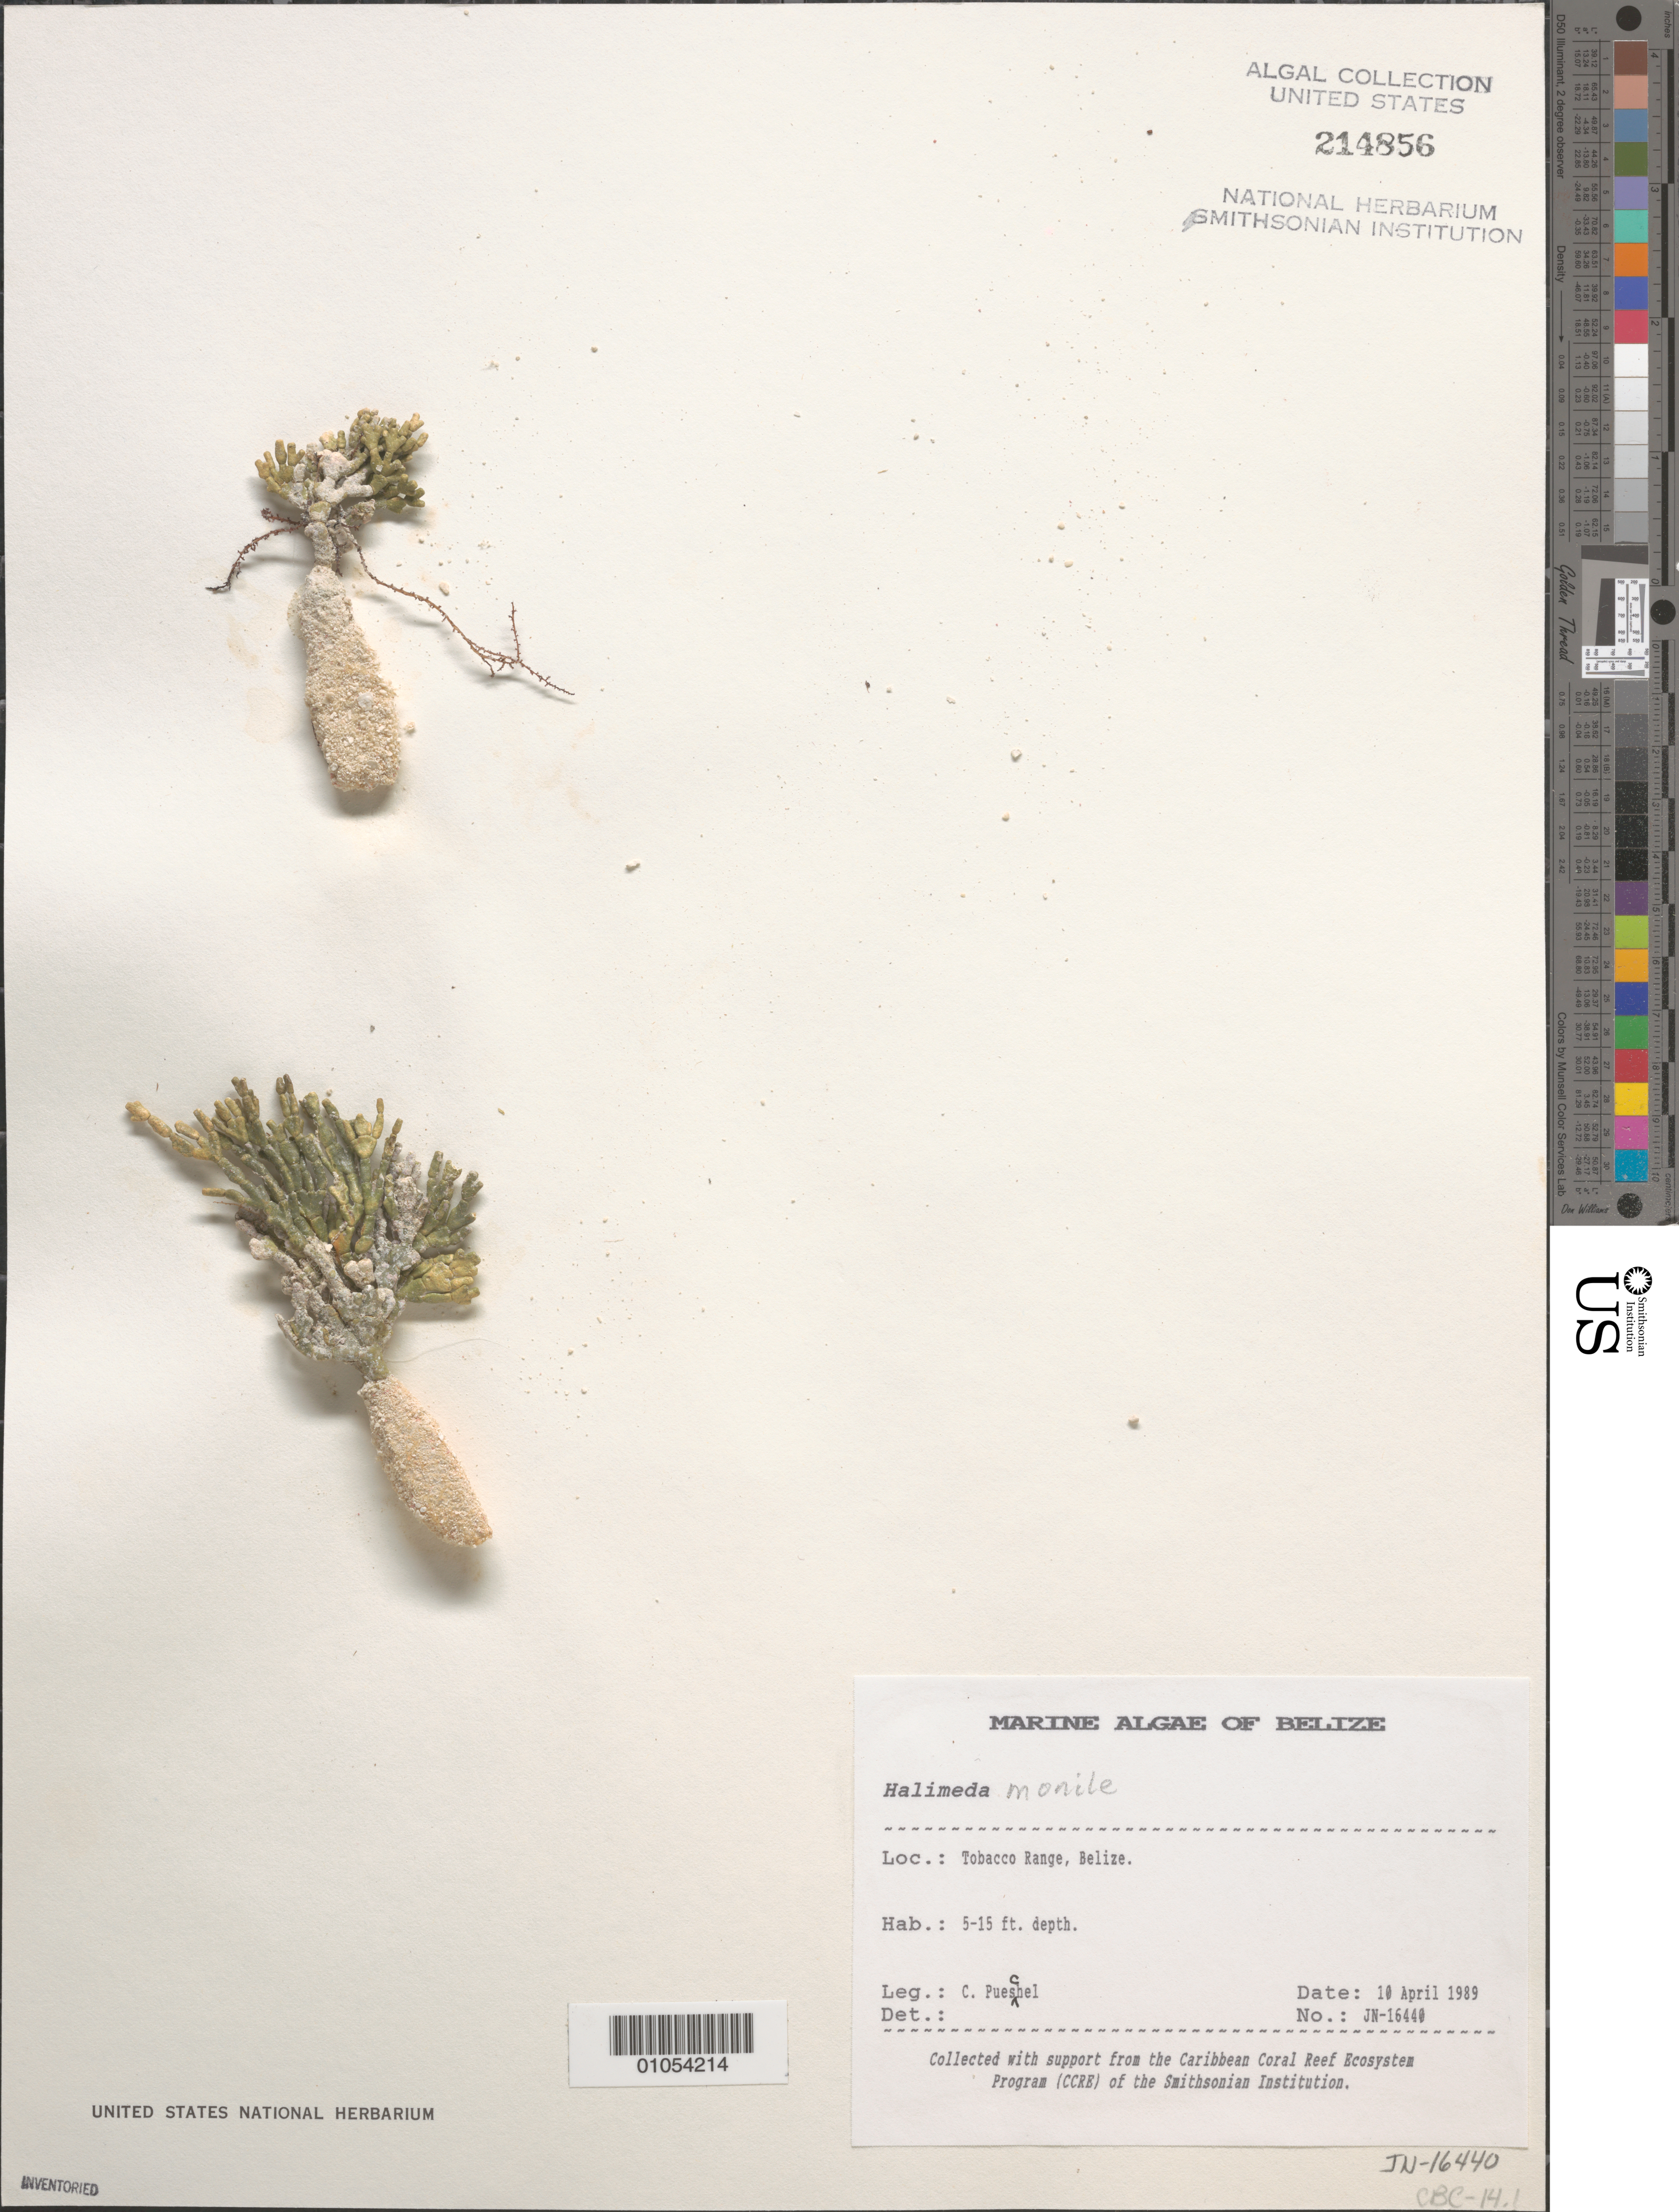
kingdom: Plantae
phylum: Chlorophyta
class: Ulvophyceae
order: Bryopsidales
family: Halimedaceae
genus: Halimeda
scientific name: Halimeda monile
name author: (J. Ellis & Sol.) J.V.Lamouroux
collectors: C. Pueschel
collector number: JN-16440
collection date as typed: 10 Apr 1989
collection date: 1989-04-10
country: Belize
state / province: Stann Creek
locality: Tobacco Range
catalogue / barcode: US 214856